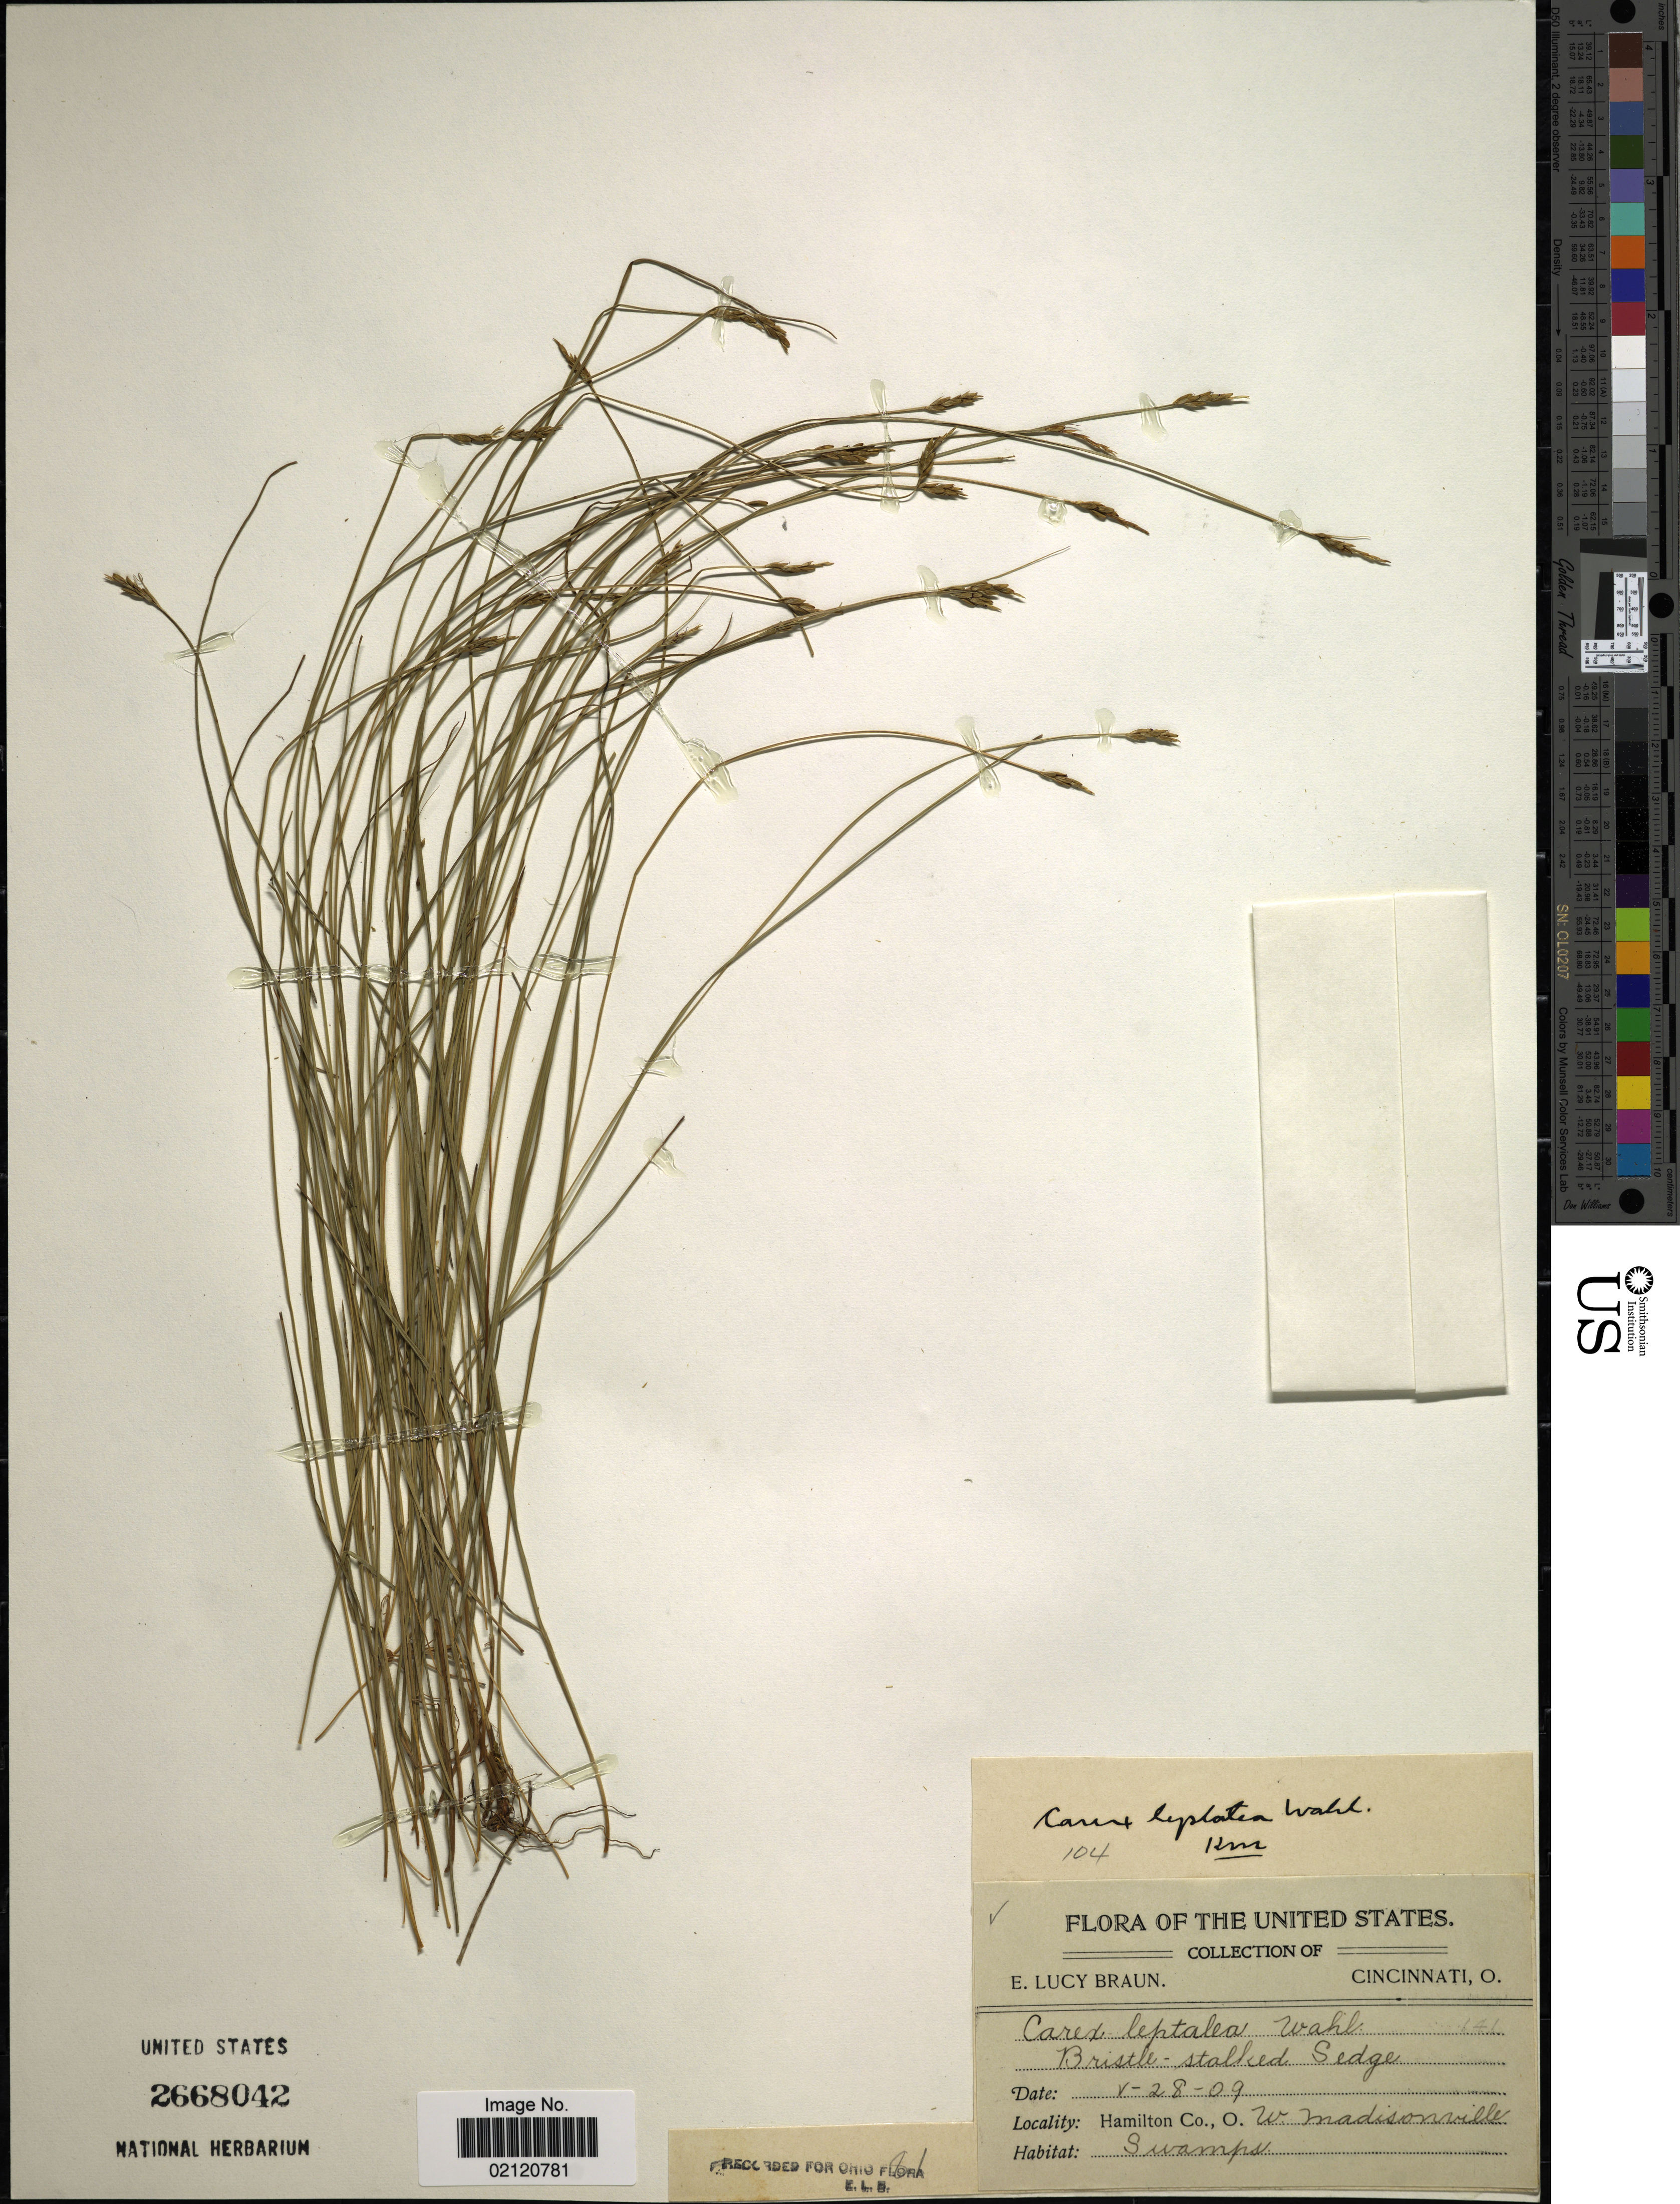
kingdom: Plantae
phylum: Tracheophyta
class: Liliopsida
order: Poales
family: Cyperaceae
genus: Carex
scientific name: Carex leptalea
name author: Wahlenb.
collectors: E. L. Braun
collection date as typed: Transcribed d/m/y: 28/5/9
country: United States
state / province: Ohio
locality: Hamilton Co., O., W. Madisonville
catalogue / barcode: US 2668042